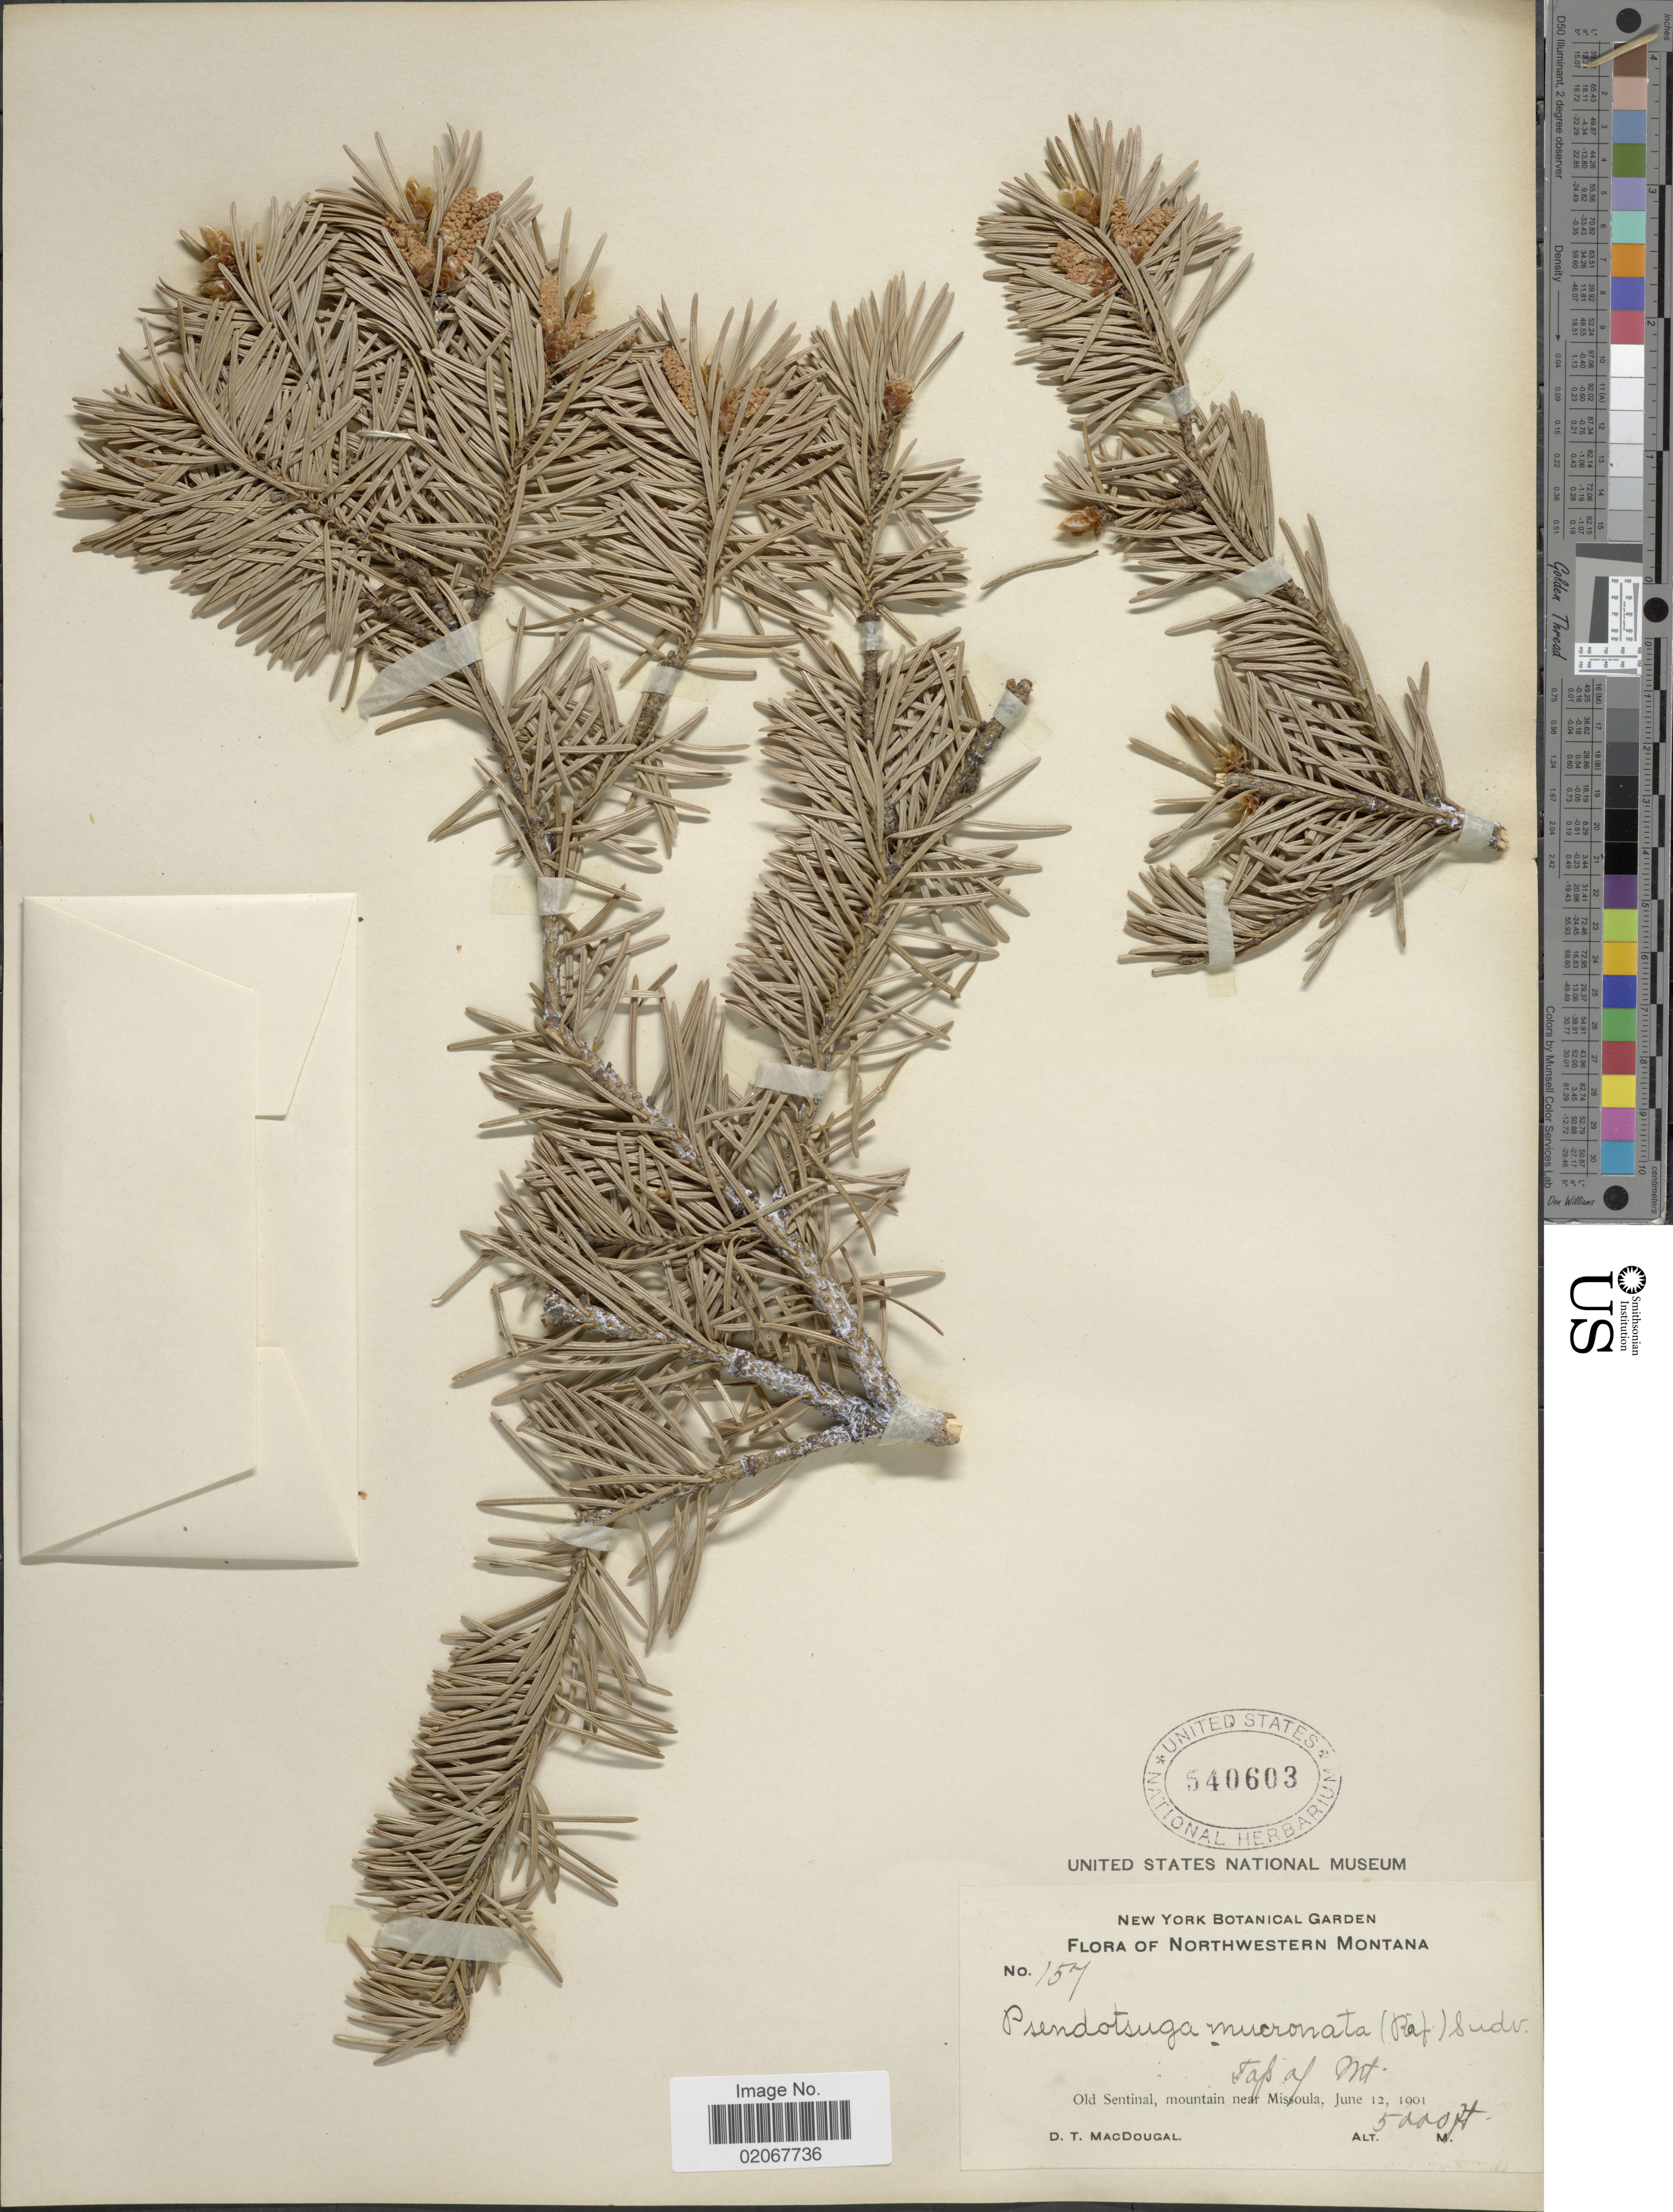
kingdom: Plantae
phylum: Tracheophyta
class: Pinopsida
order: Pinales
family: Pinaceae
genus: Pseudotsuga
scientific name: Pseudotsuga menziesii var. glauca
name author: (Beissn.) Franco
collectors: D. T. MacDougal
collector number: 157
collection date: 1901-06-12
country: United States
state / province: Montana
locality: Northwestern Montana. Top of Mt. Old Sentinal, mountain near Missoula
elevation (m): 1524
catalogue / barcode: US 540603